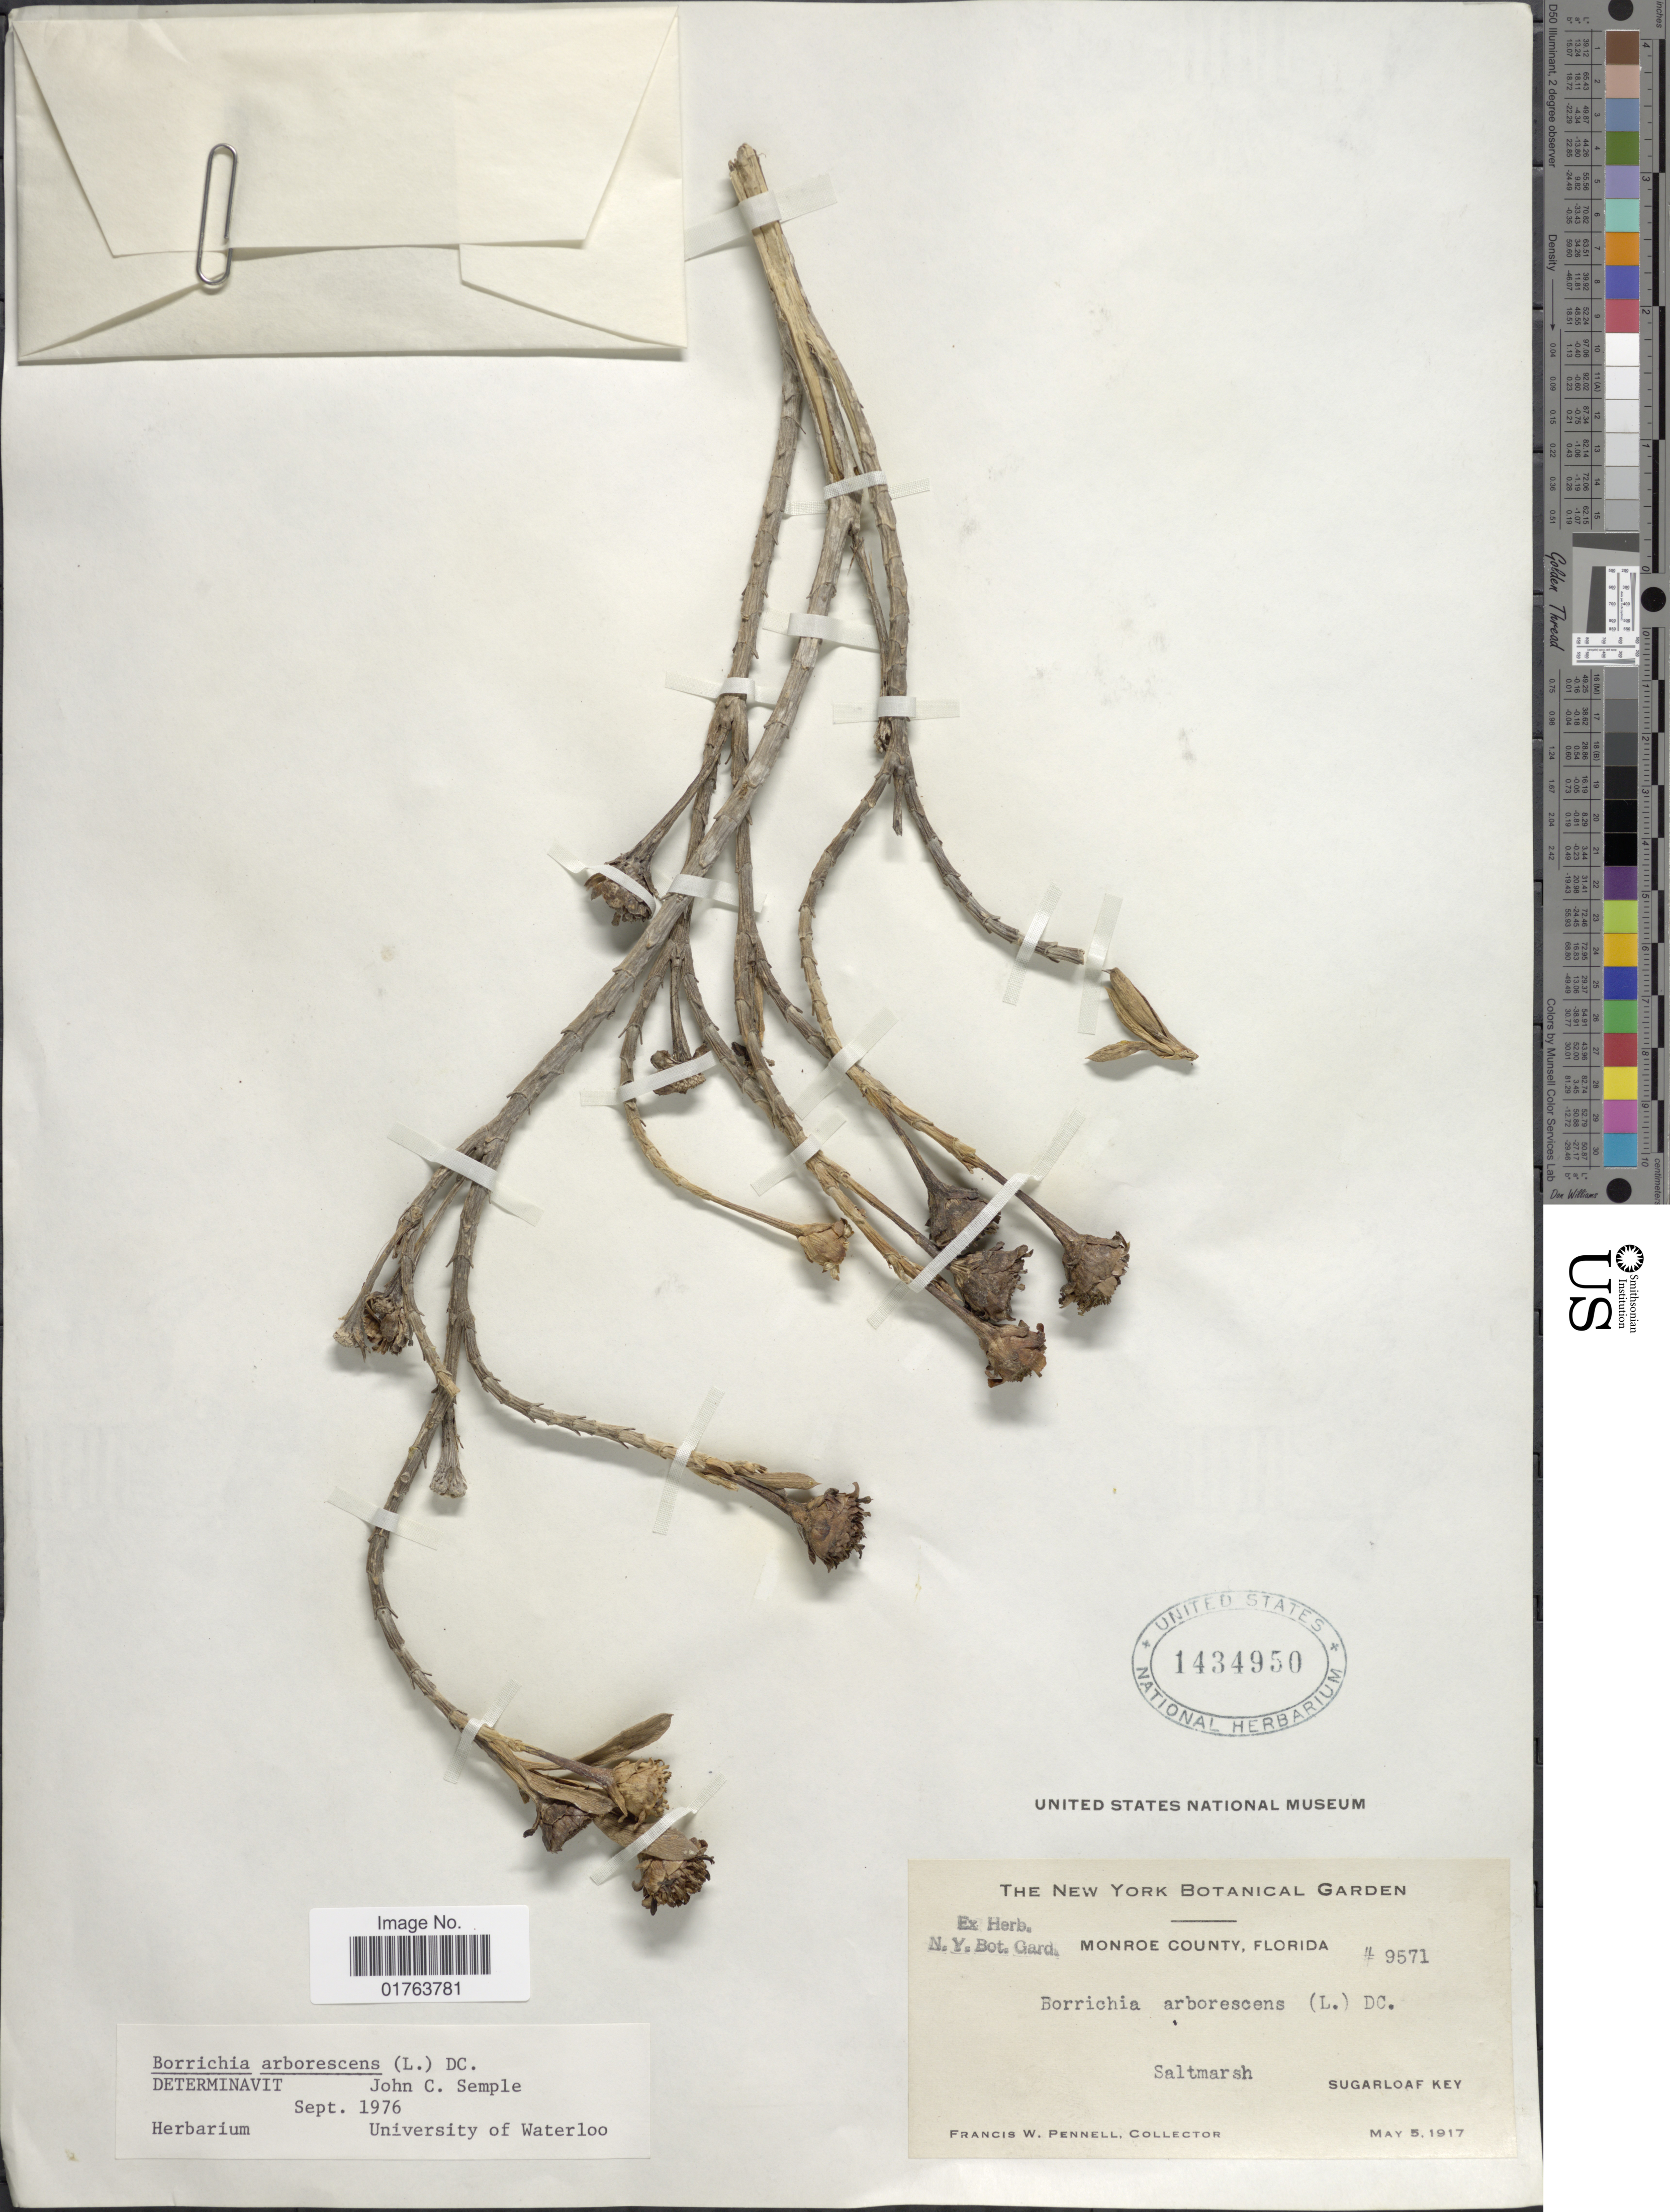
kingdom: Plantae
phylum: Tracheophyta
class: Magnoliopsida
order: Asterales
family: Asteraceae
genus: Borrichia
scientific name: Borrichia arborescens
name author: (L.) DC.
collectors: F. W. Pennell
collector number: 9571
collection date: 1917-05-05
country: United States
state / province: Florida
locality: Monroe County, Saltmarsh, Sugarloaf Key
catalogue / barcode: US 1434950